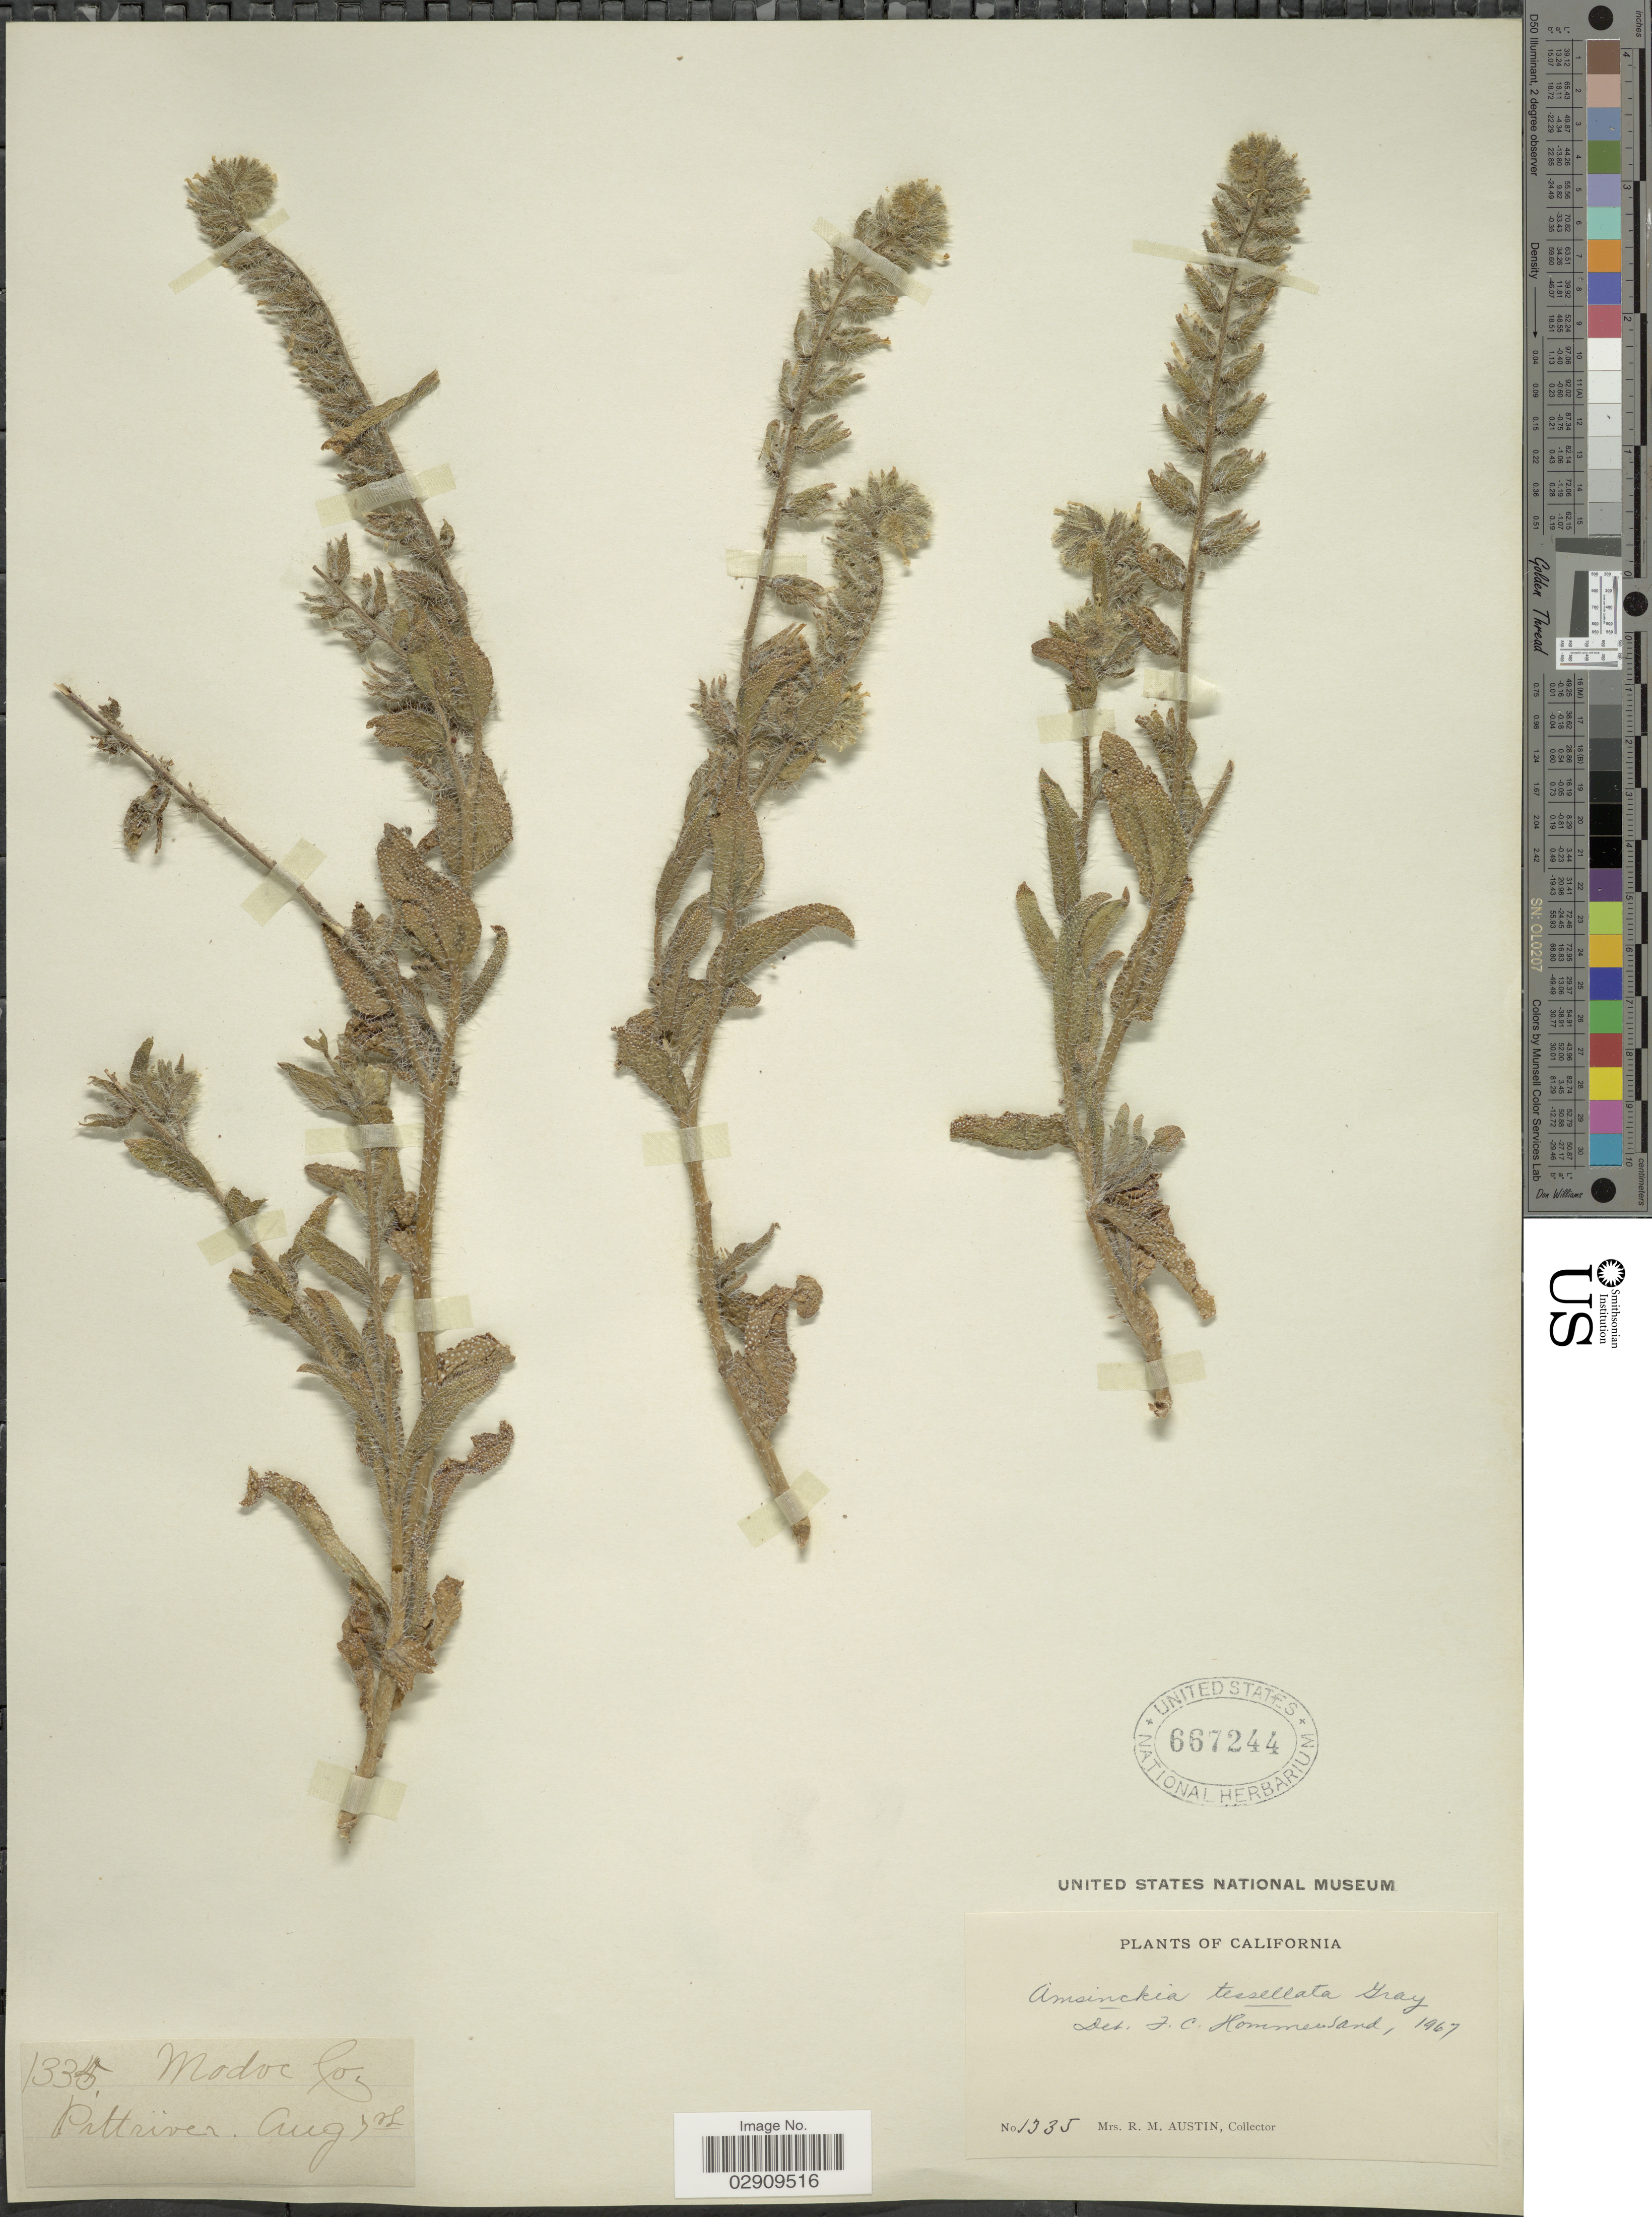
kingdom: Plantae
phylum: Tracheophyta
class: Magnoliopsida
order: Boraginales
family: Boraginaceae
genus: Amsinckia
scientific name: Amsinckia tessellata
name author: A. Gray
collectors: R. Austin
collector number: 1335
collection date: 1967-08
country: United States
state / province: California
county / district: Modoc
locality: Modoc Co. Pittriver.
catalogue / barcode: US 667244